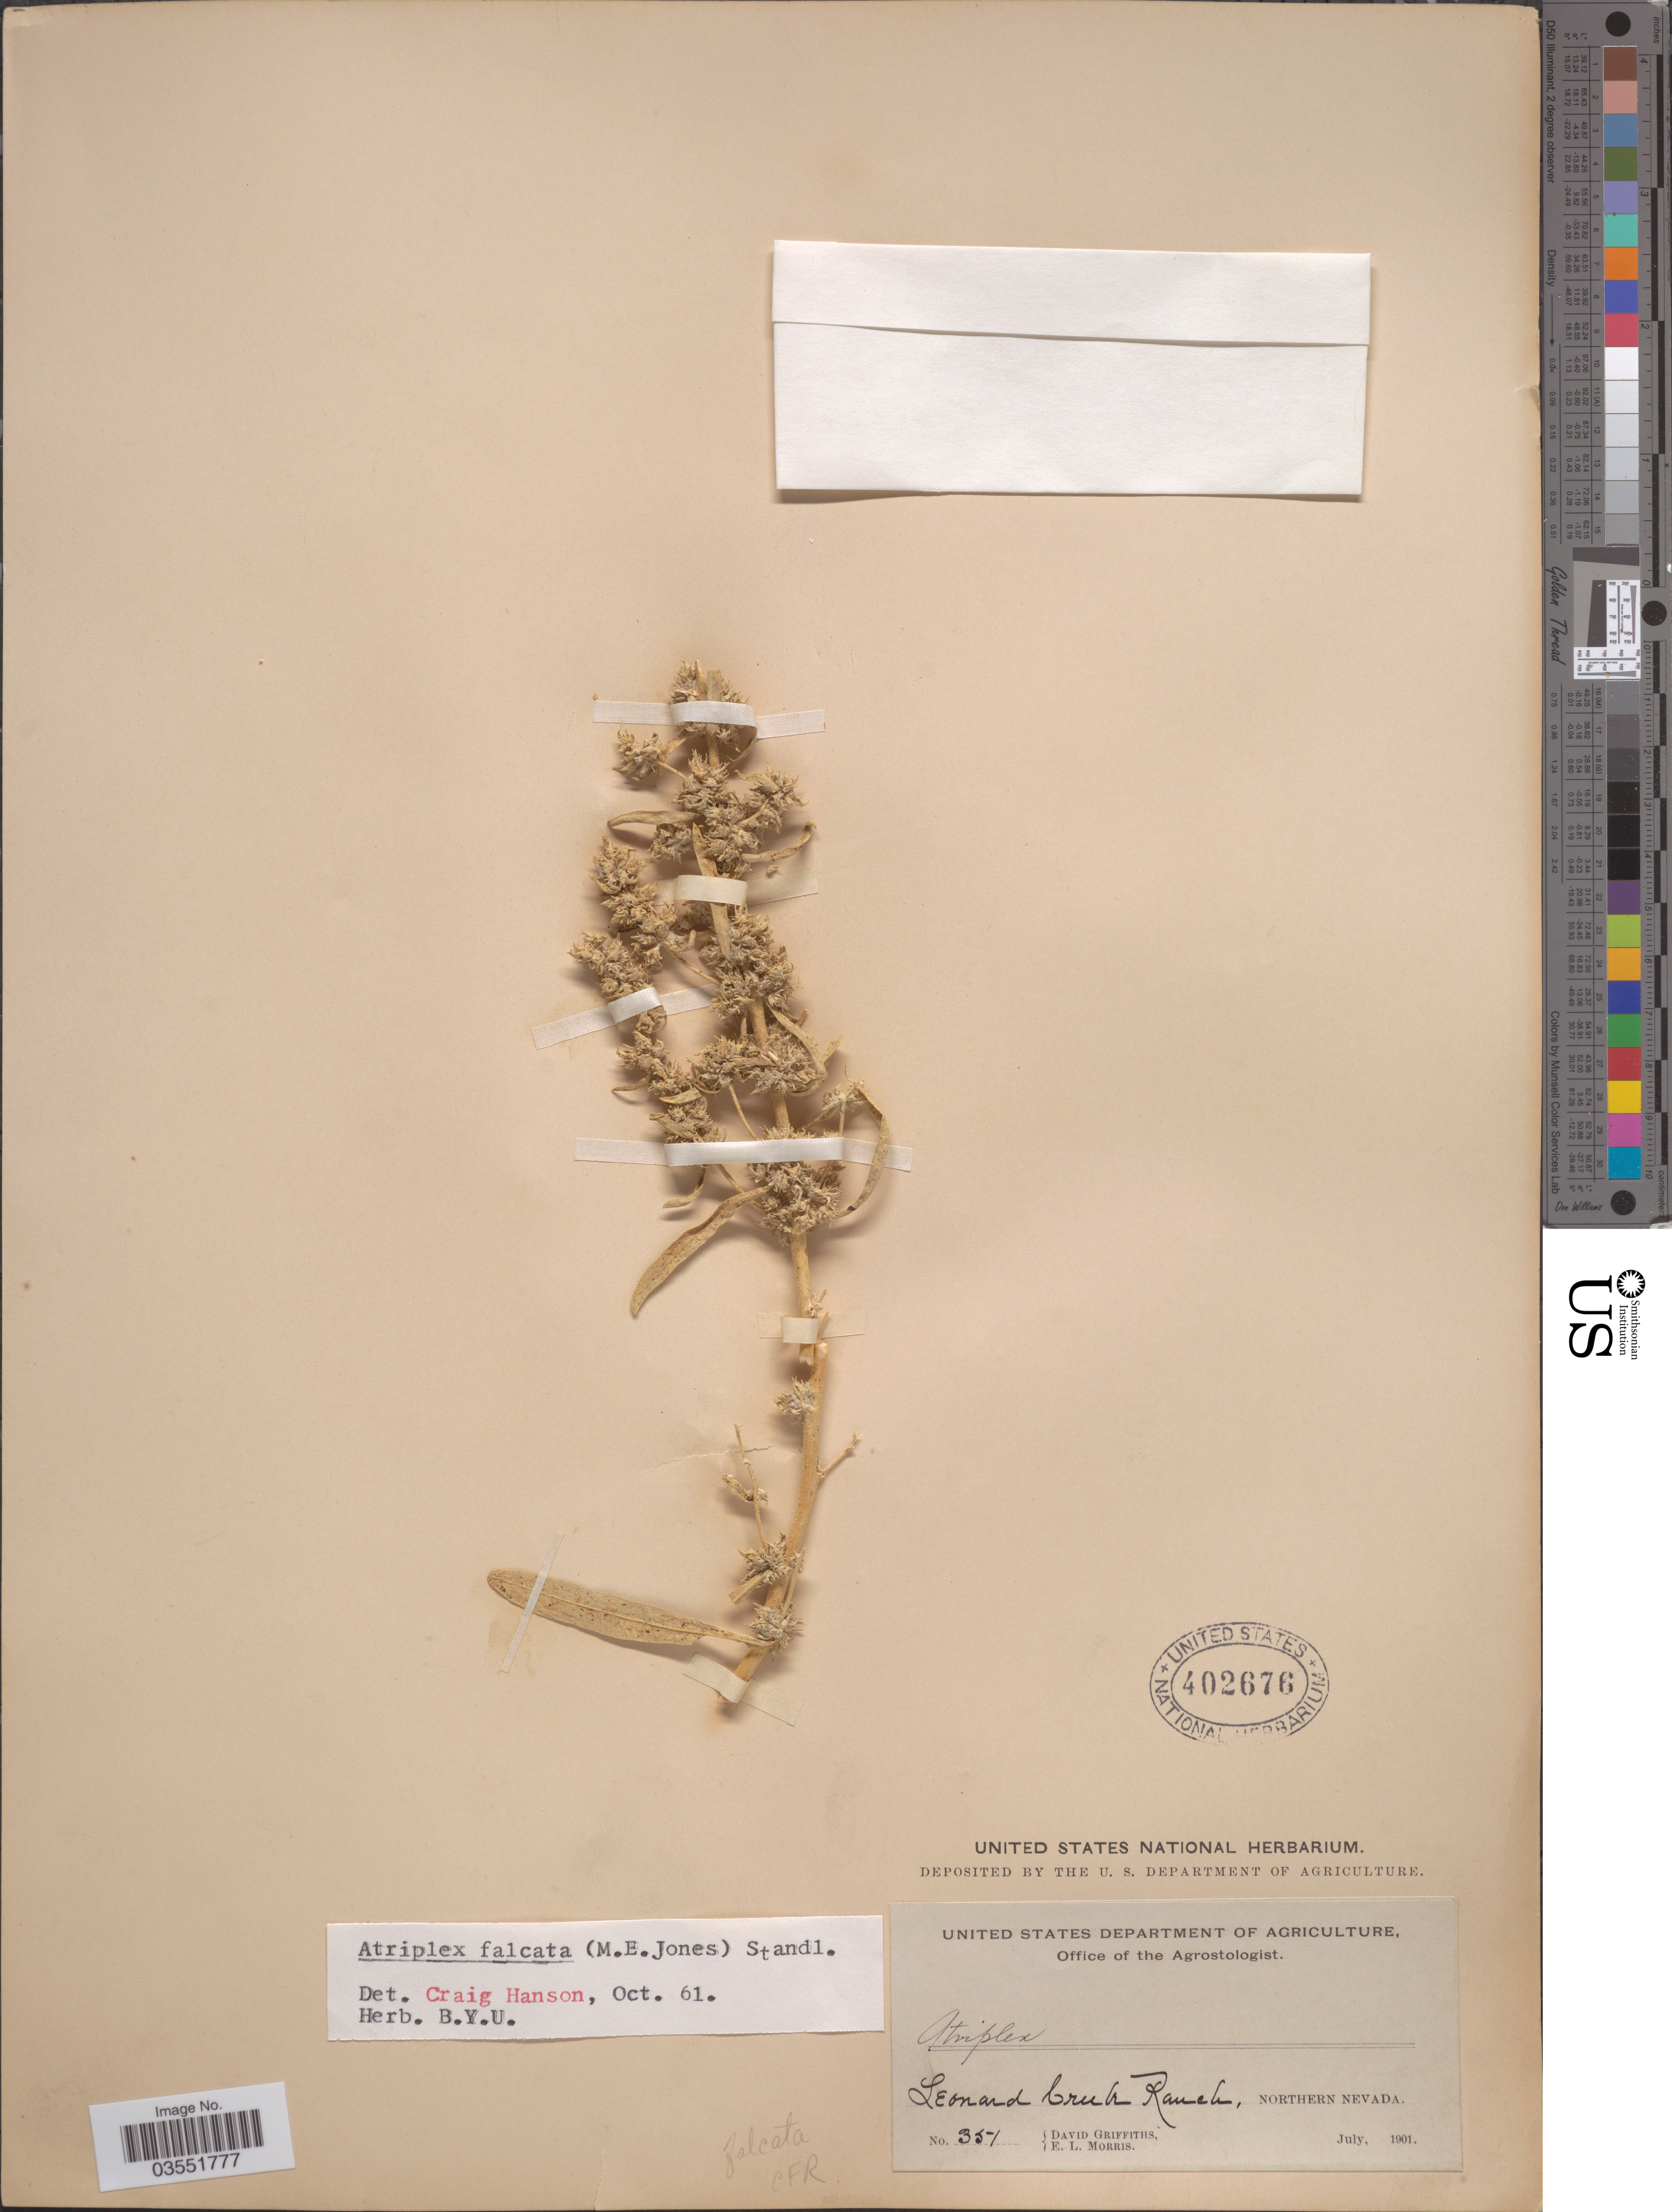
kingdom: Plantae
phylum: Tracheophyta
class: Magnoliopsida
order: Caryophyllales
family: Amaranthaceae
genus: Atriplex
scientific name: Atriplex falcata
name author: (M.E. Jones) Standl.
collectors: D. Griffiths & E. Morris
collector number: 351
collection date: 1901-07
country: United States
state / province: Nevada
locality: Leonard Creek Ranch, Northern Nevada.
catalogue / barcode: US 402676